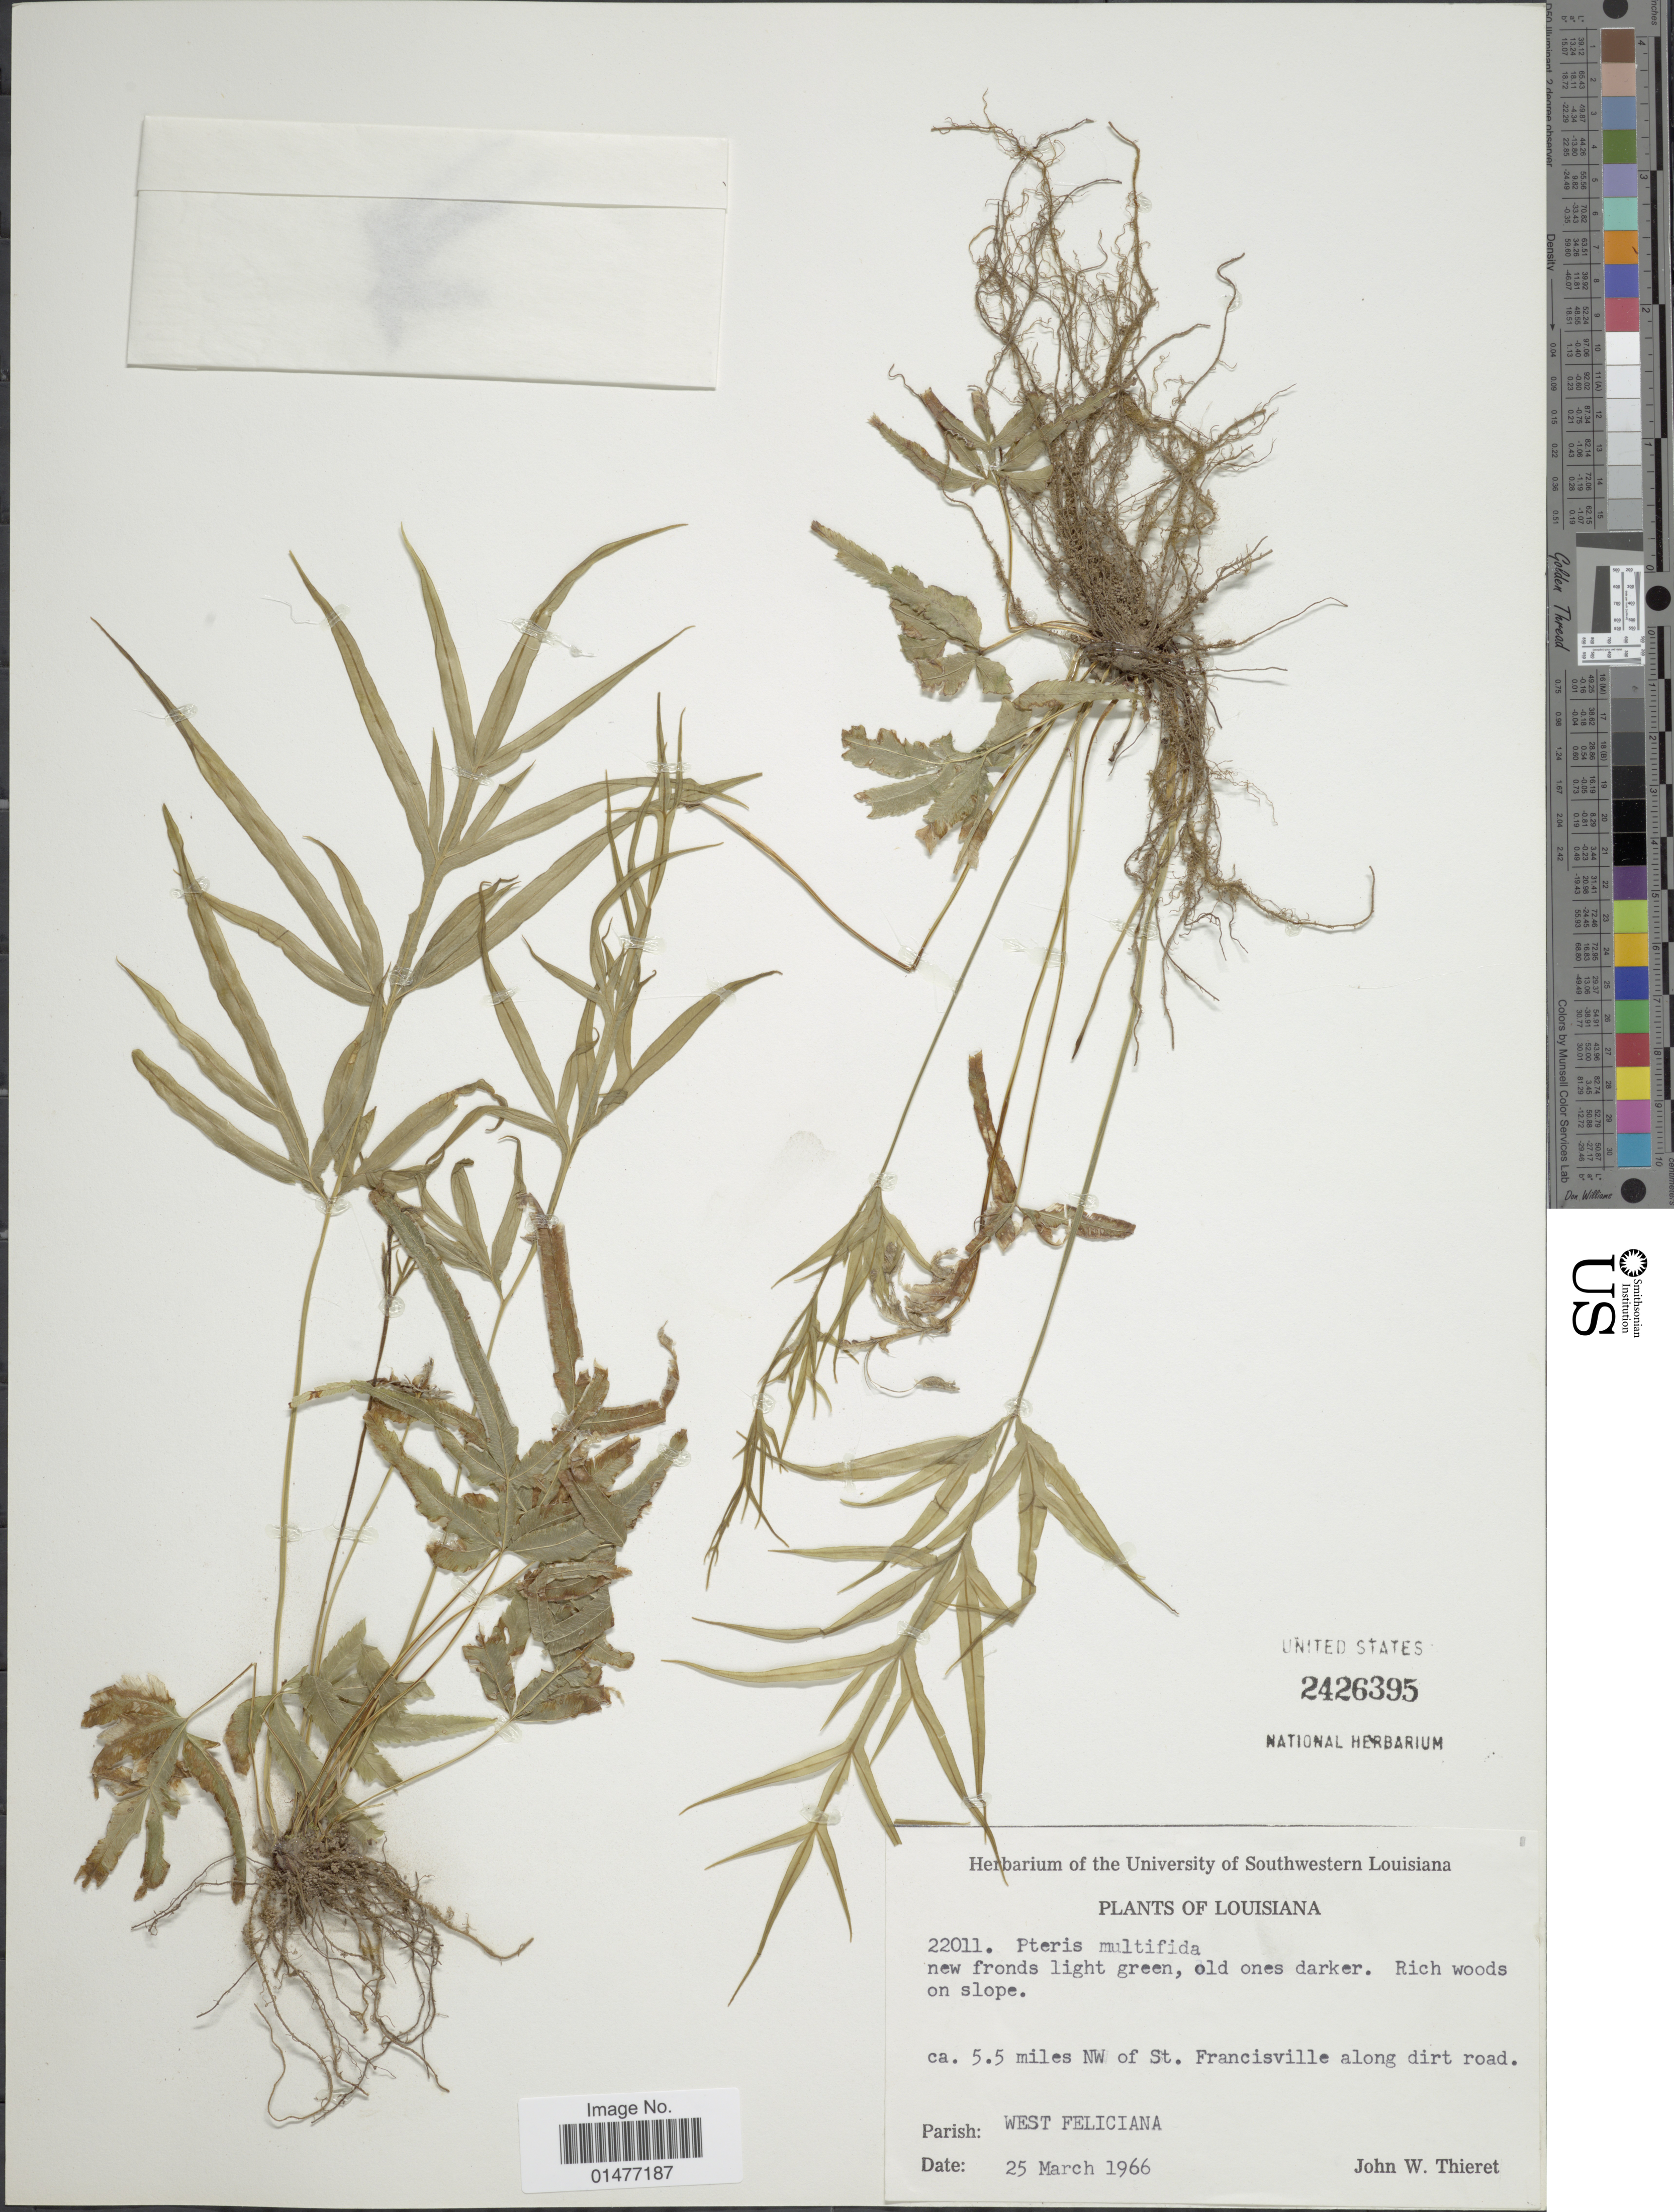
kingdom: Plantae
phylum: Tracheophyta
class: Polypodiopsida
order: Polypodiales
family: Pteridaceae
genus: Pteris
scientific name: Pteris multifida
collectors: J. W. Thieret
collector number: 22011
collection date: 1966-03-25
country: United States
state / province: Louisiana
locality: Louisiana, New fronds light green, old ones darker. Rich woods on slope. ca. 5.5 miles NW of St. Francisville along dirt road, Parish: West Feliciana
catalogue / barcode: US 2426395